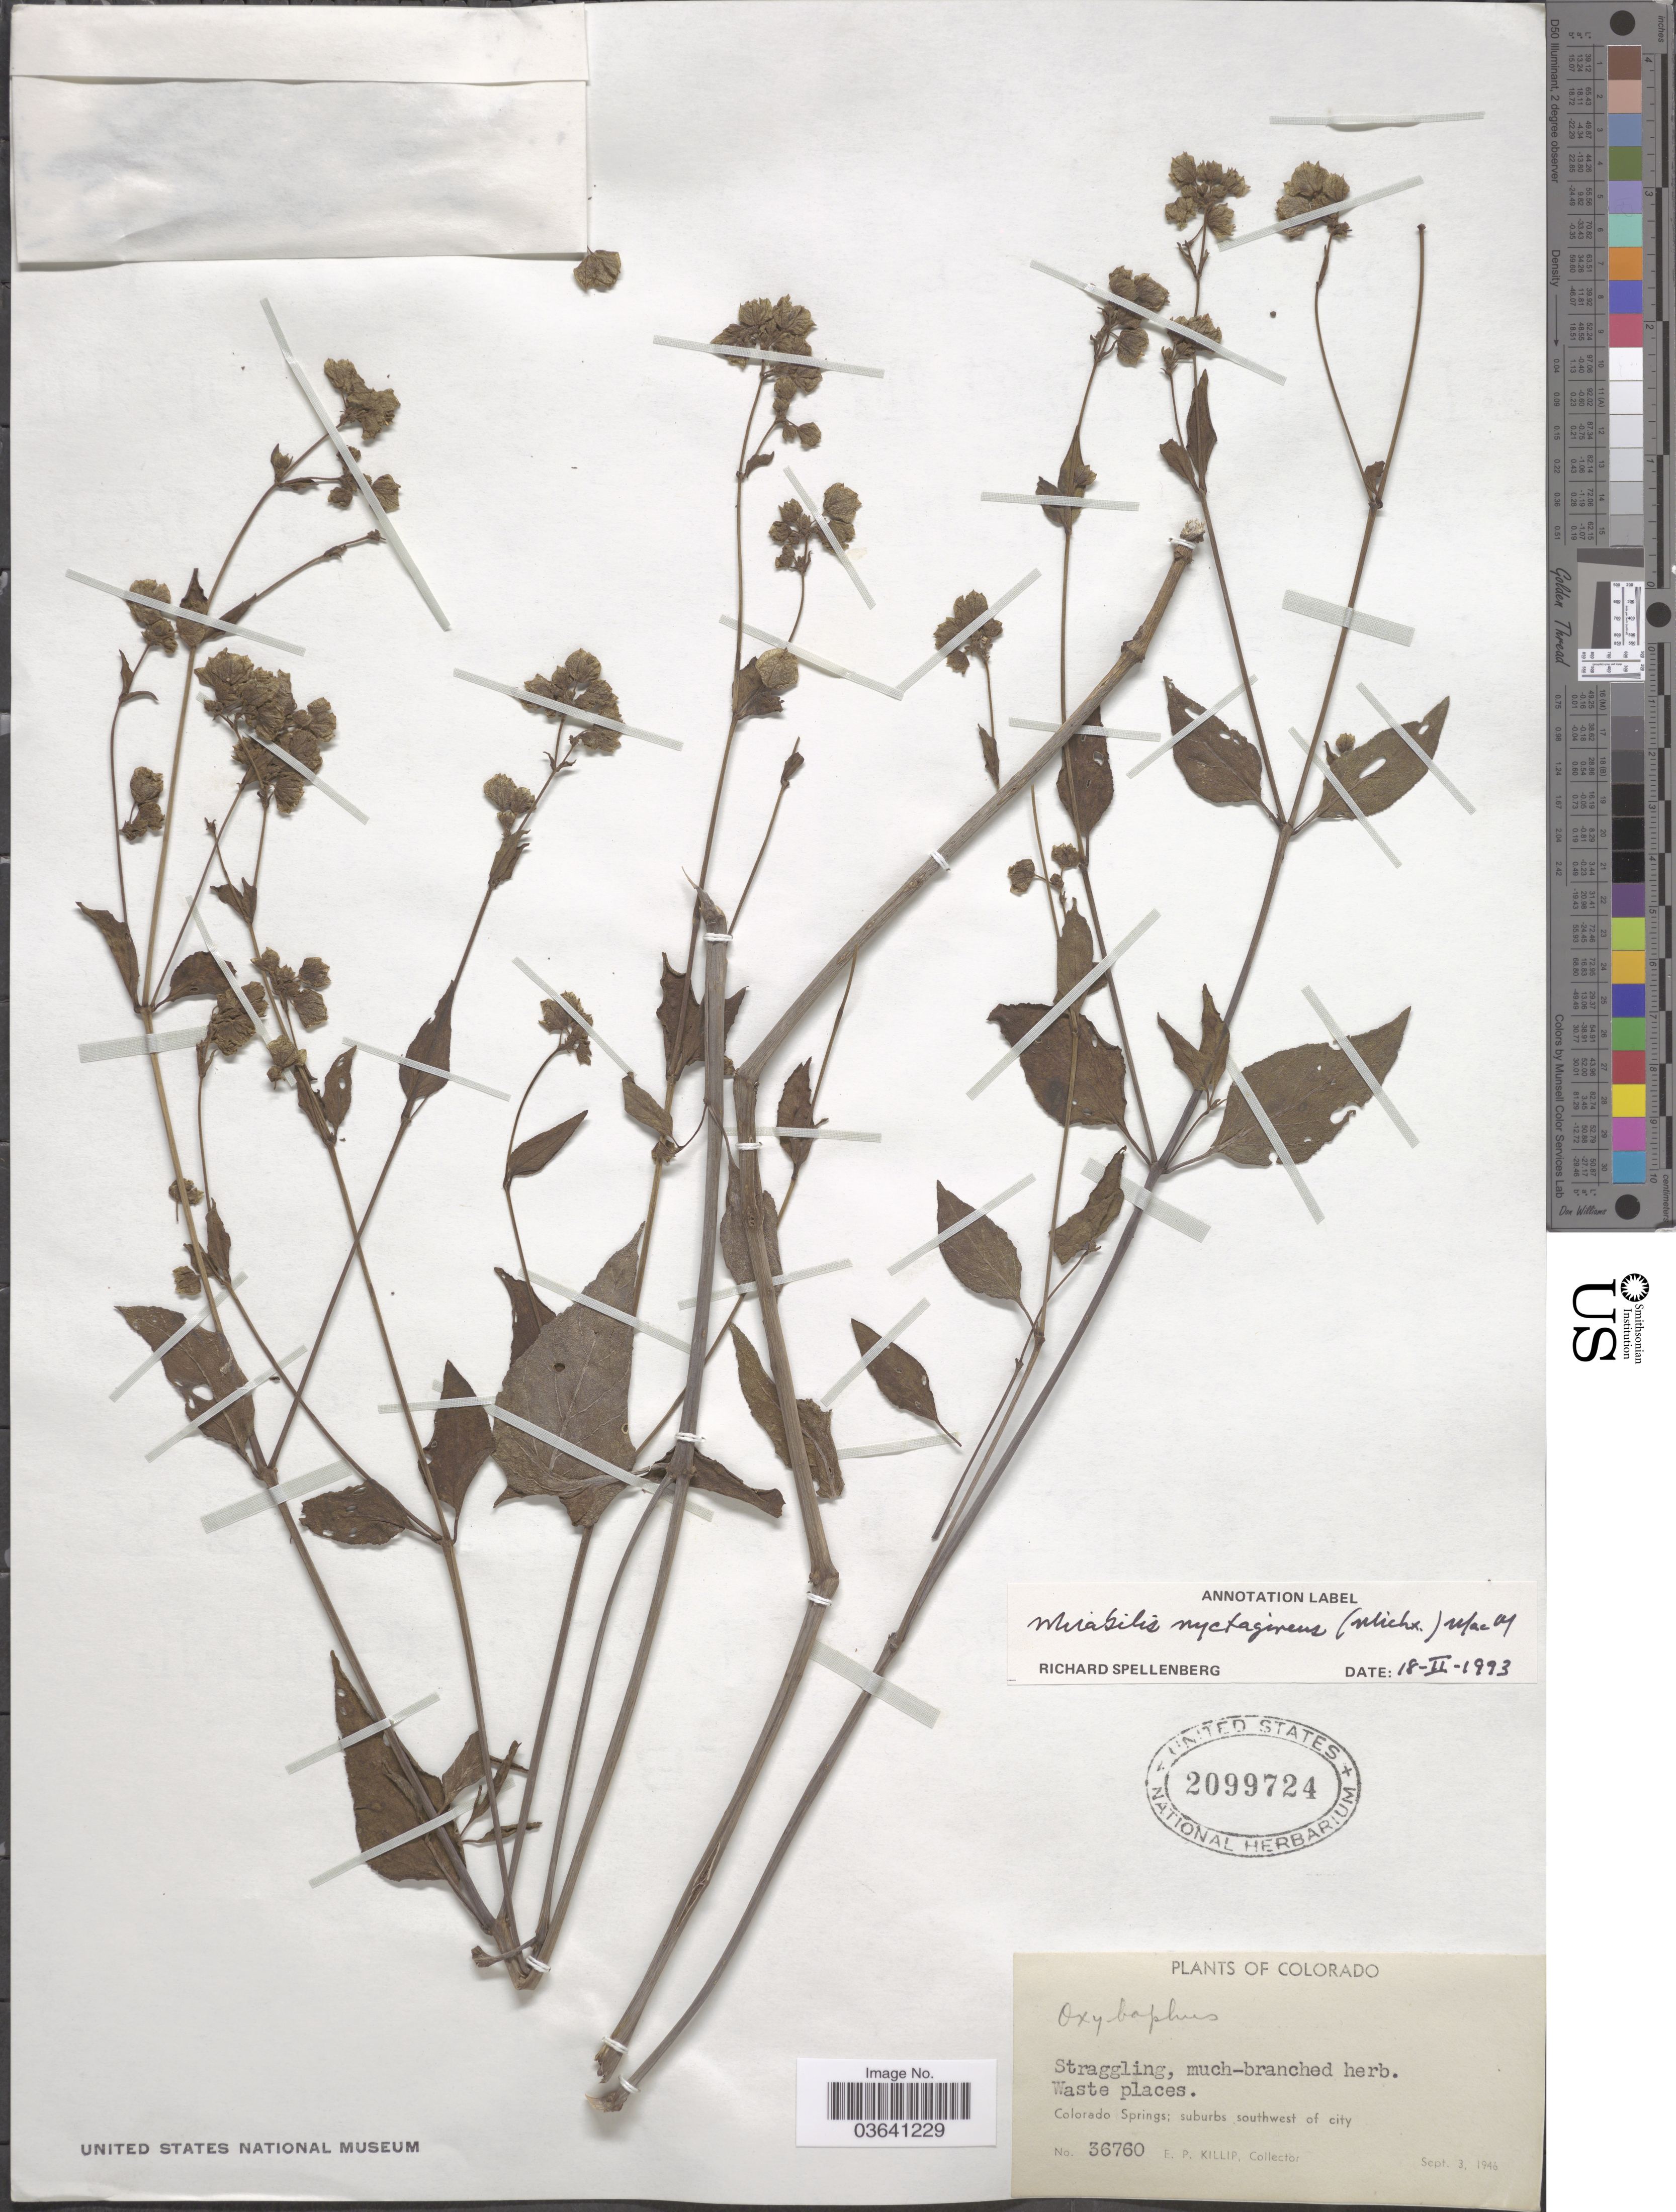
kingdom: Plantae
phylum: Tracheophyta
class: Magnoliopsida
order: Caryophyllales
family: Nyctaginaceae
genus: Mirabilis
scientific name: Mirabilis nyctaginea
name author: (Michx.) MacMill.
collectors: E. P. Killip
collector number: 36760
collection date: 1946-09-03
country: United States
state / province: Colorado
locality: Colorado Springs; suburbs, southwest of city.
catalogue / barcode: US 2099724